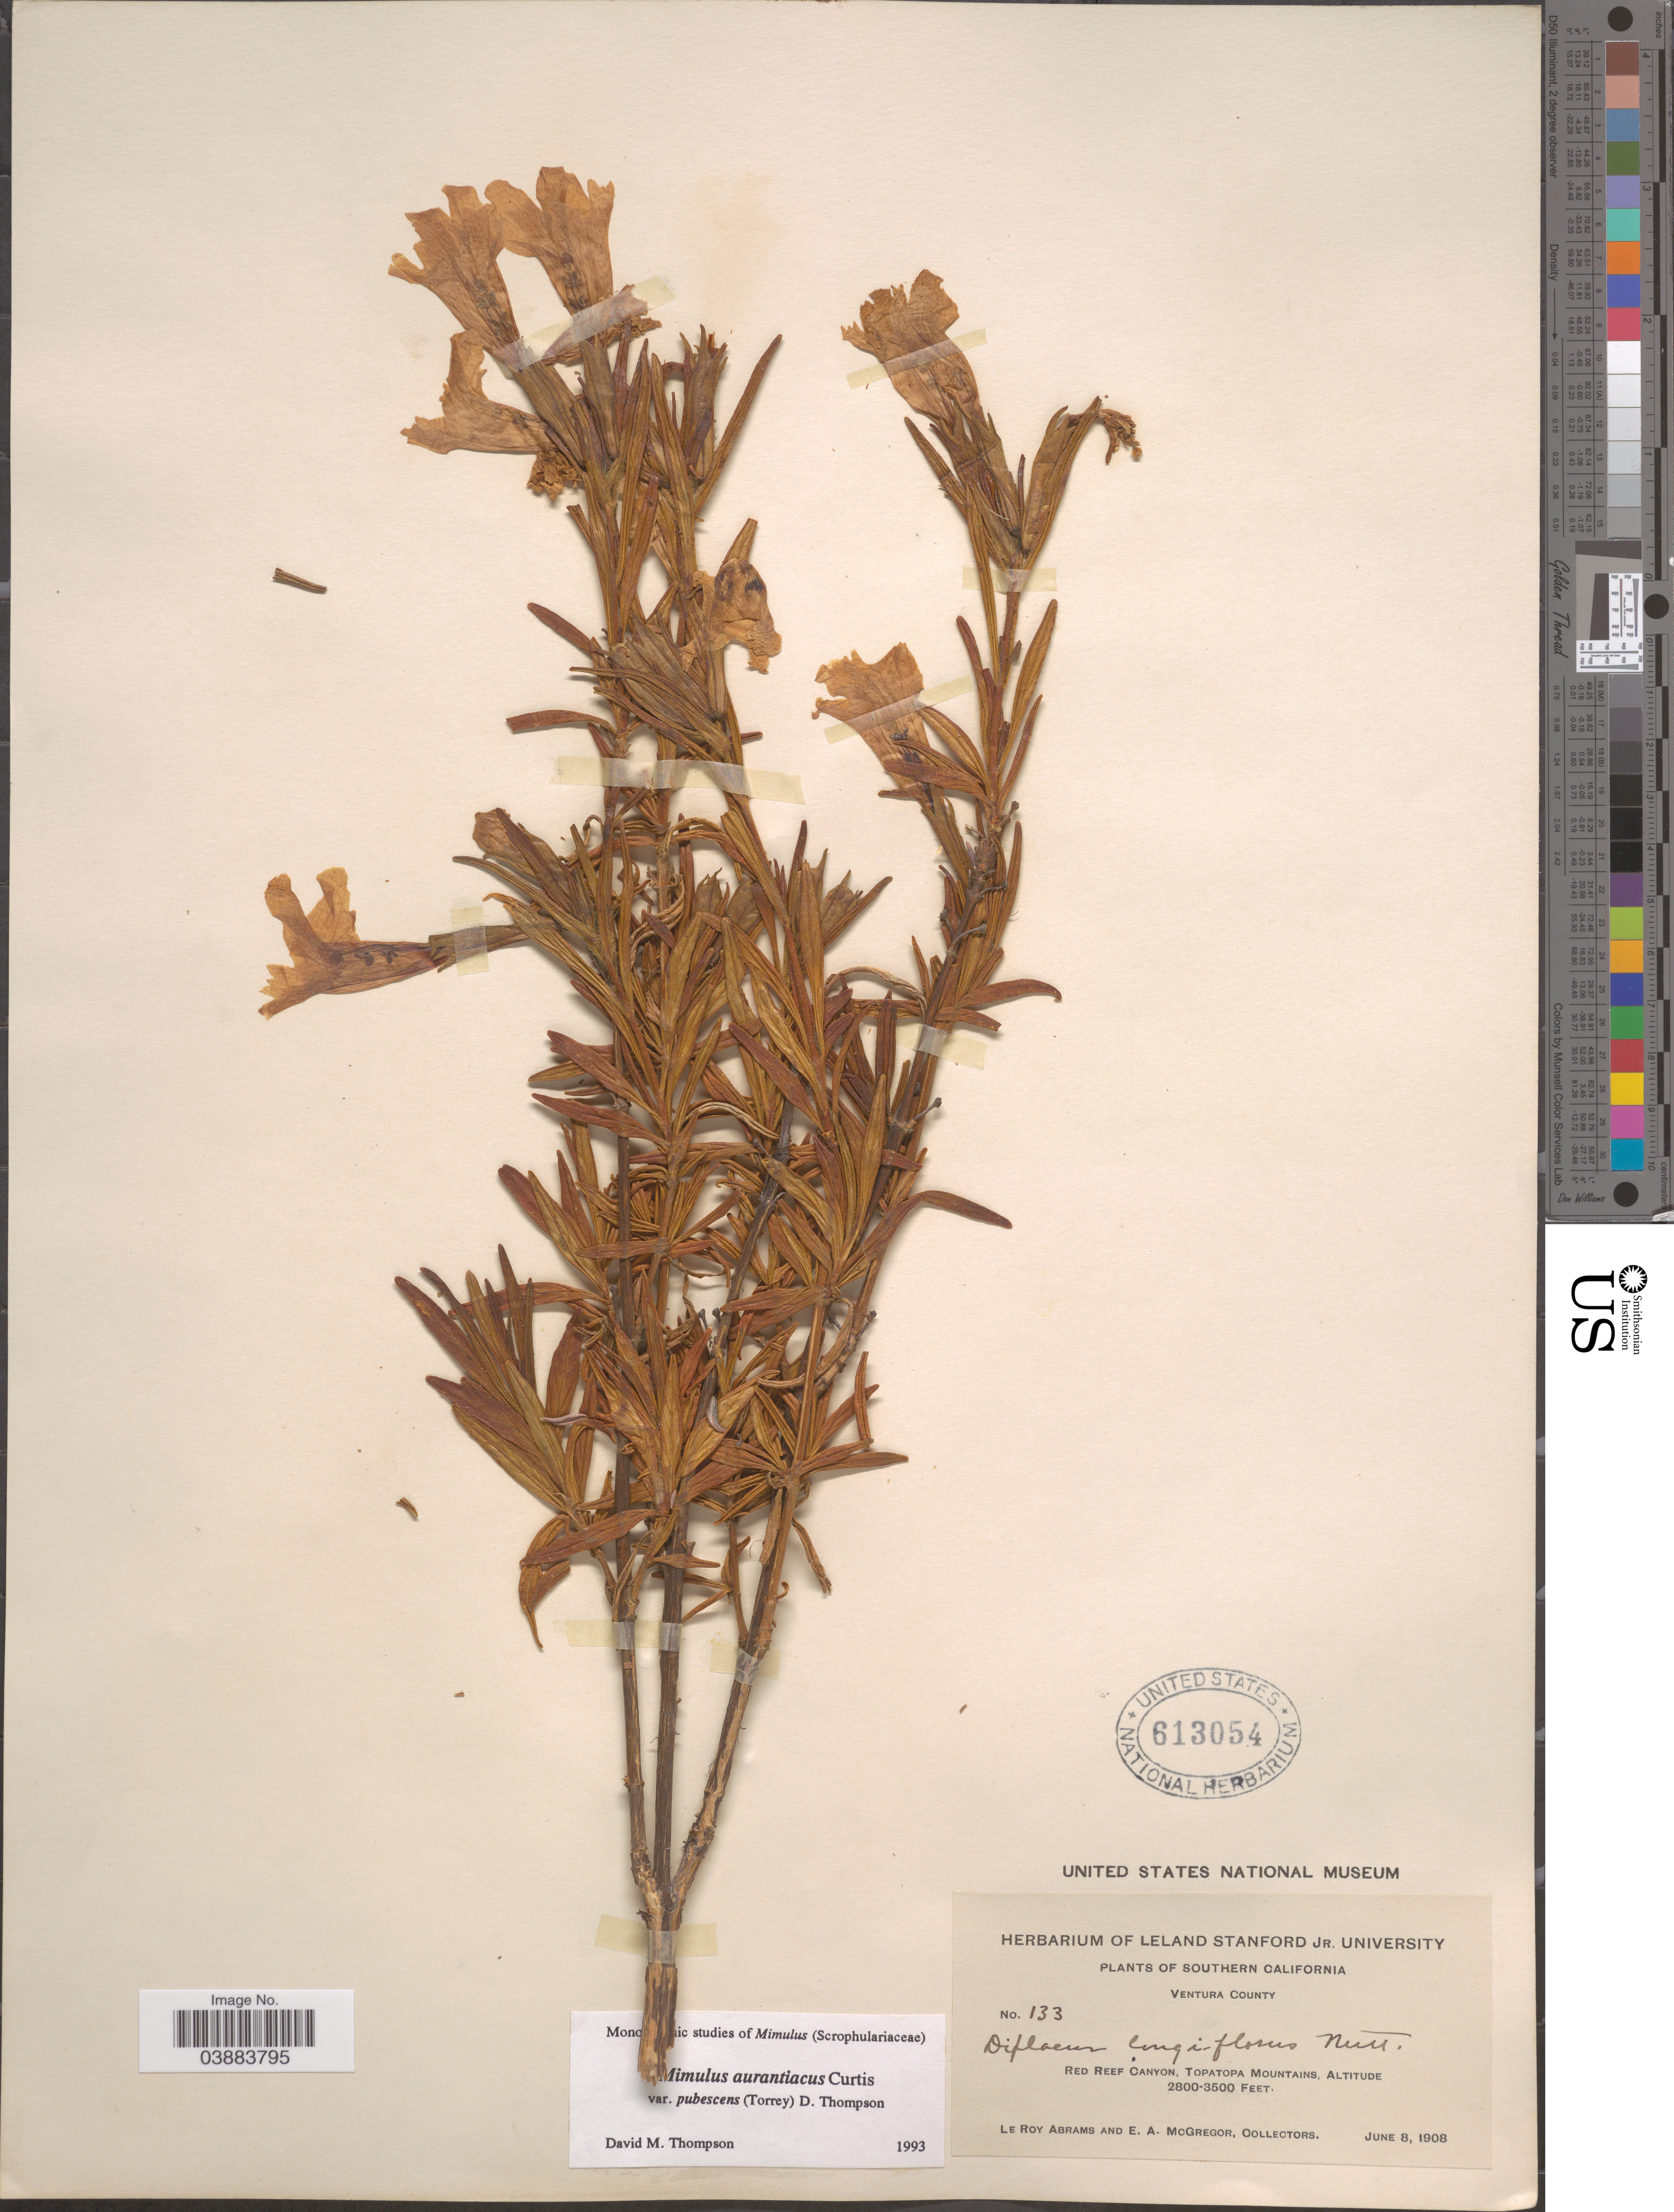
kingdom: Plantae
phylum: Tracheophyta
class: Magnoliopsida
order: Lamiales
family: Phrymaceae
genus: Diplacus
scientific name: Diplacus aurantiacus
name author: (Curtis) Jeps.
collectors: L. Abrams & E. A. McGregor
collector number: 133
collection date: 1908-06-08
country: United States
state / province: California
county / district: Ventura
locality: Southern California. Ventura County. Red Reef Canyon, Topatopa Mountains.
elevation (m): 853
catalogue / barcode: US 613054